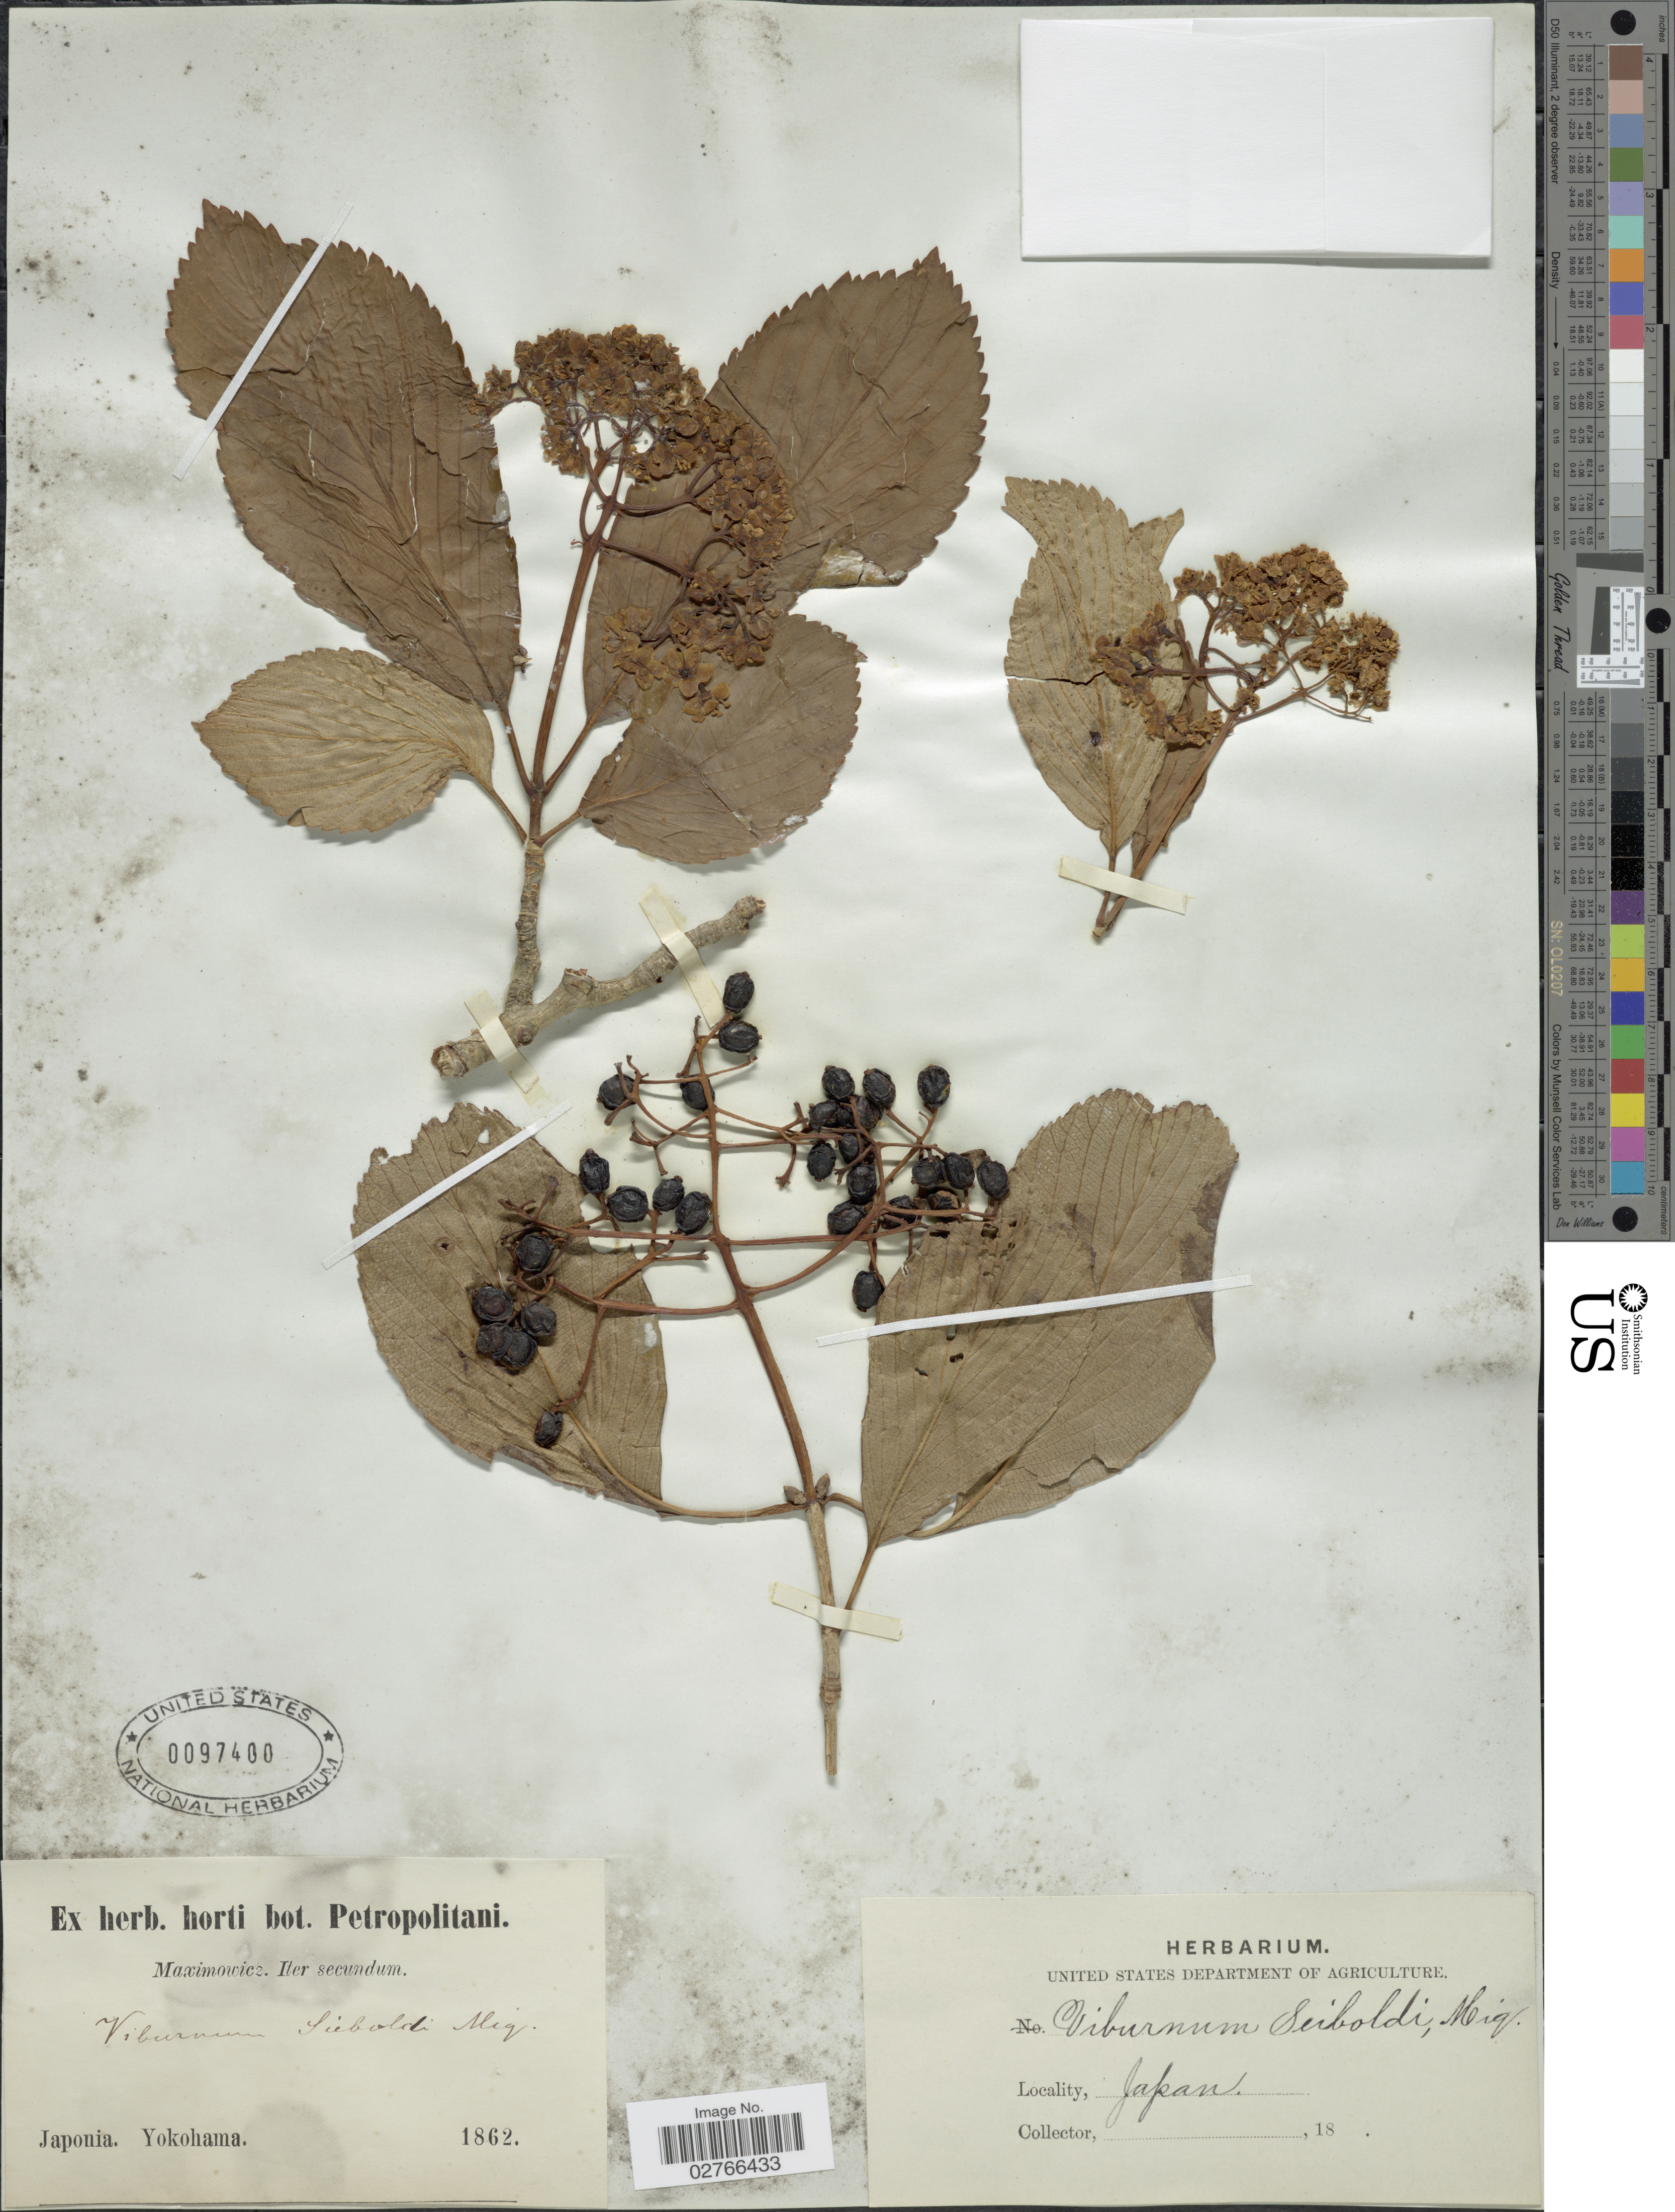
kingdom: Plantae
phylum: Tracheophyta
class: Magnoliopsida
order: Dipsacales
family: Viburnaceae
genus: Viburnum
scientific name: Viburnum sieboldii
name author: Miq.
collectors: ex Herb. Horti Bot. Petropolitani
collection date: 1862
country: Japan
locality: Japonia, Yokohama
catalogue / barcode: US 97400